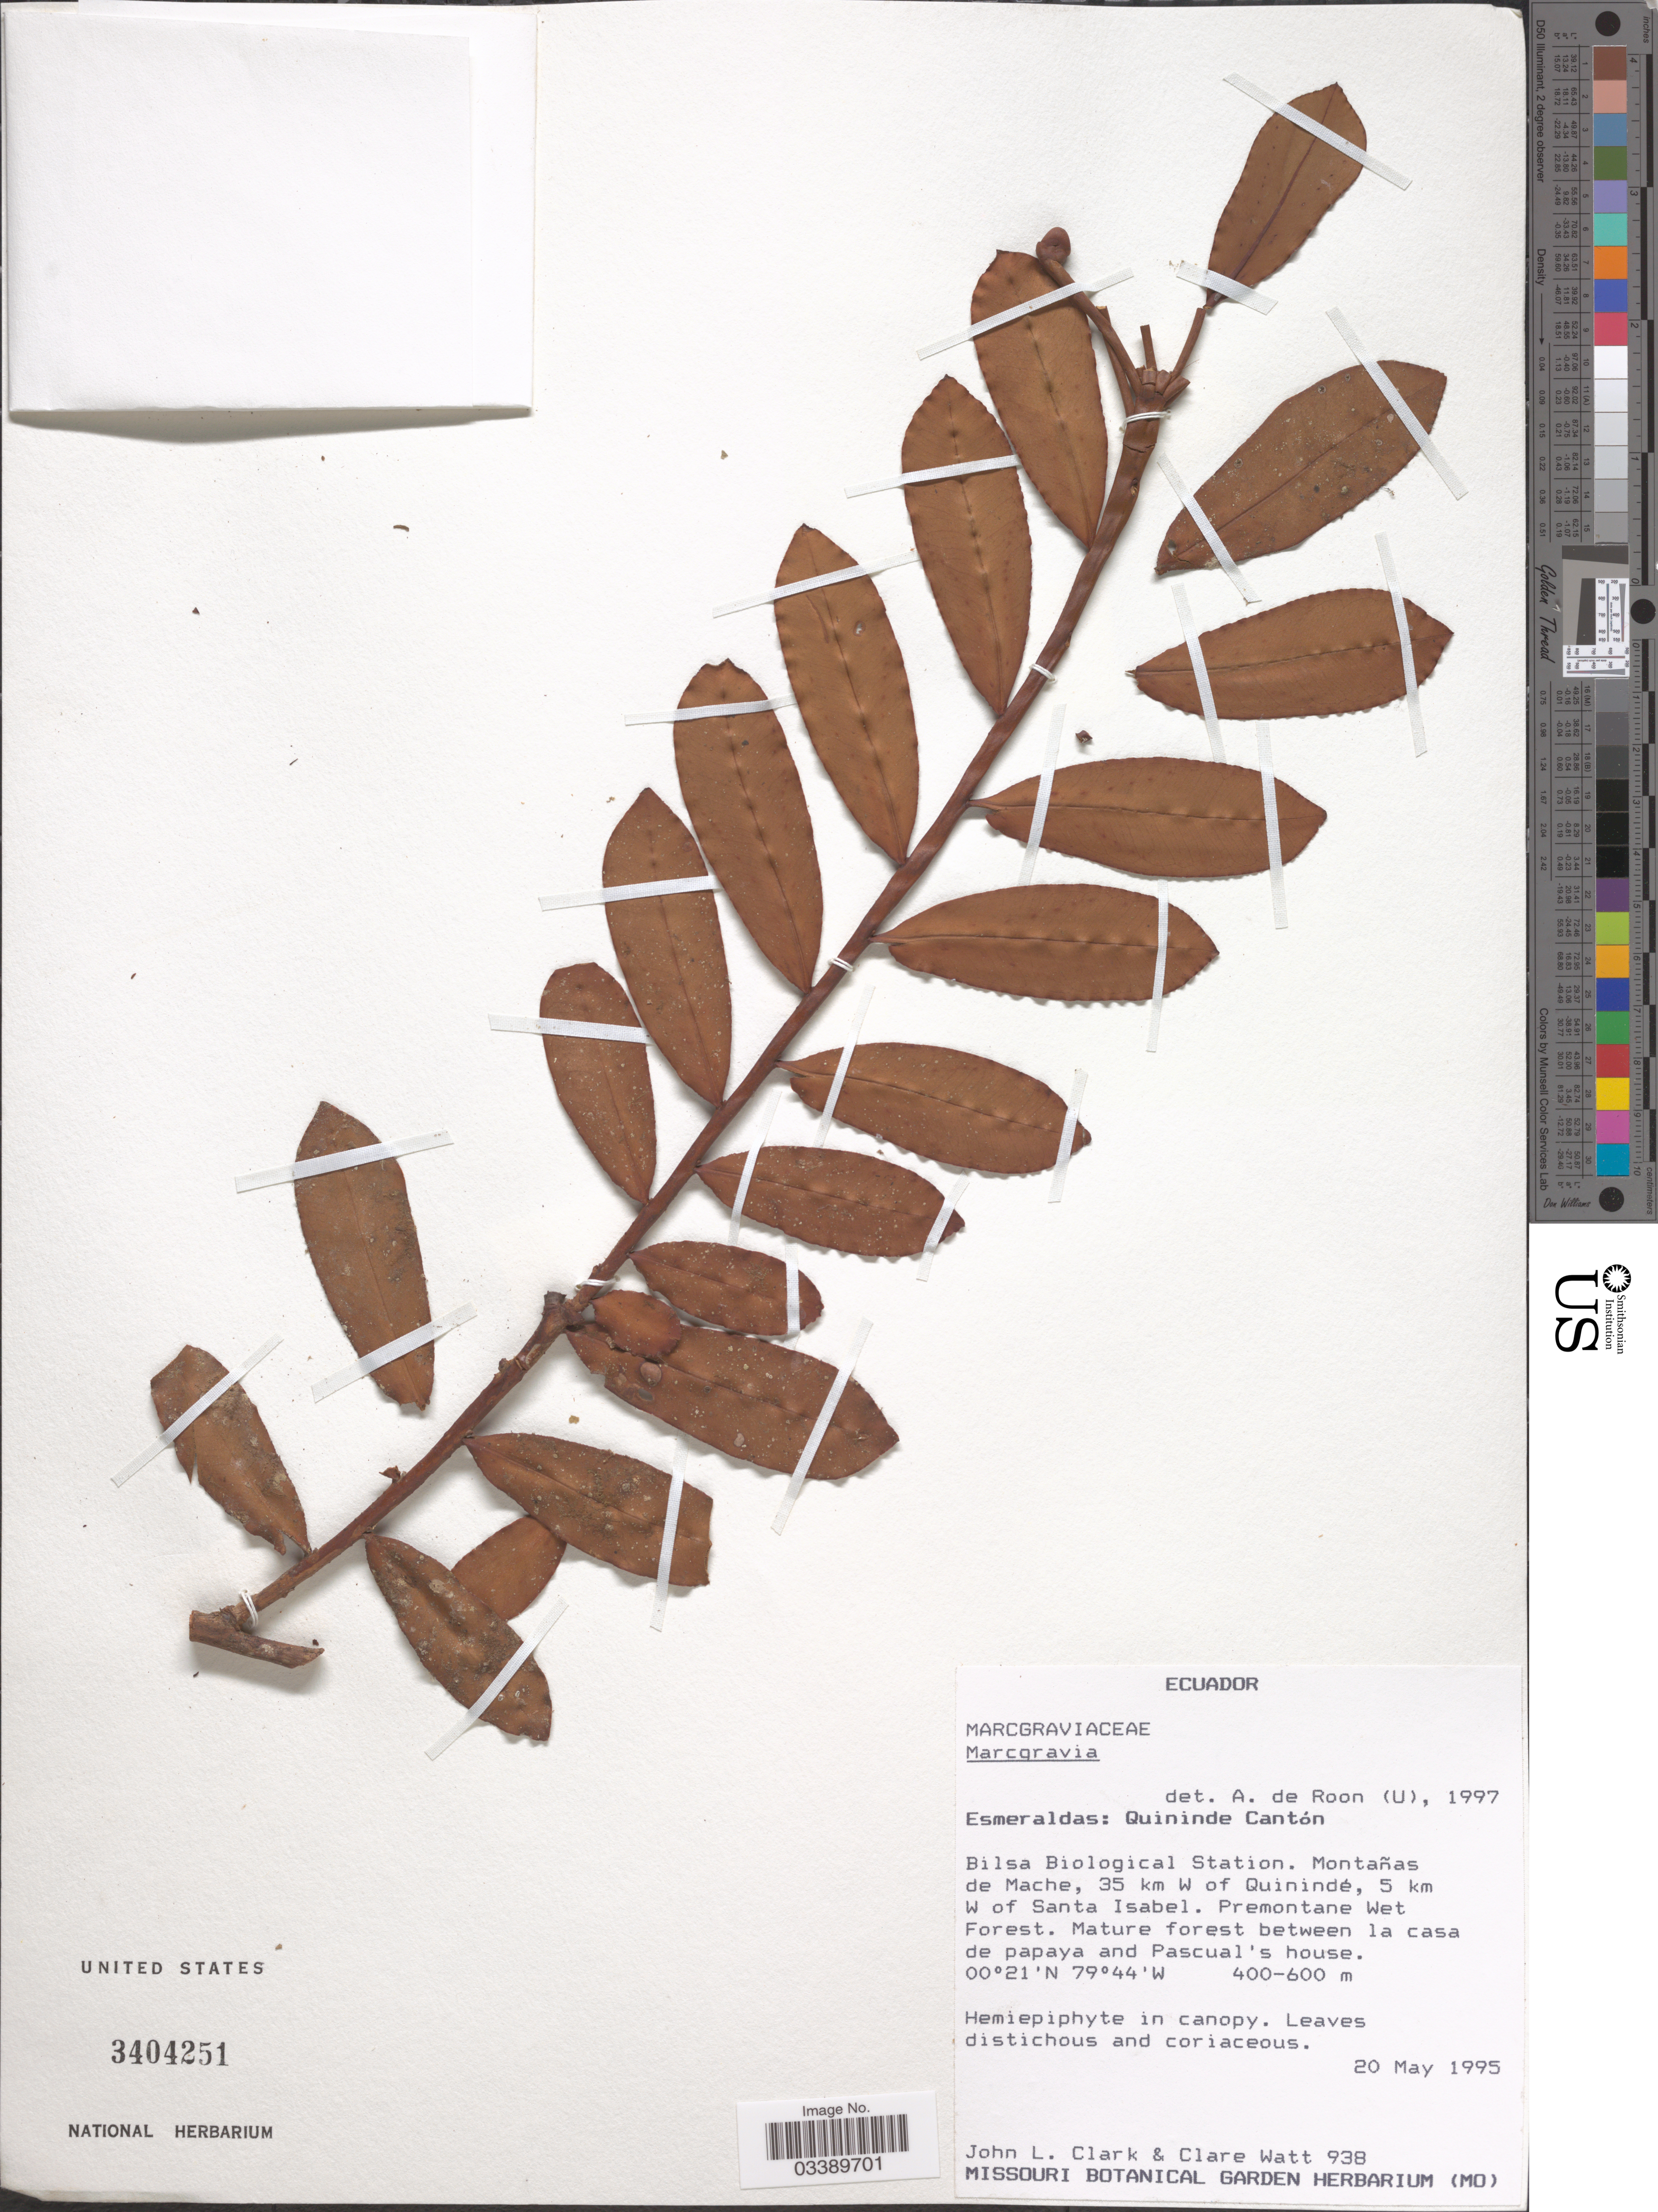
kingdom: Plantae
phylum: Tracheophyta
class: Magnoliopsida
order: Ericales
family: Marcgraviaceae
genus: Marcgravia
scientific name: Marcgravia sp.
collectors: J. L. Clark & C. Watt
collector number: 938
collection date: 1995-05-20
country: Ecuador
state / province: Esmeraldas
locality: Quininde Cantón. Bilsa Biological Station. Montañas de Mache, 35 km W of Quinindé, 5 km W of Santa Isabel.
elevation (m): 400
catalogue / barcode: US 3404251